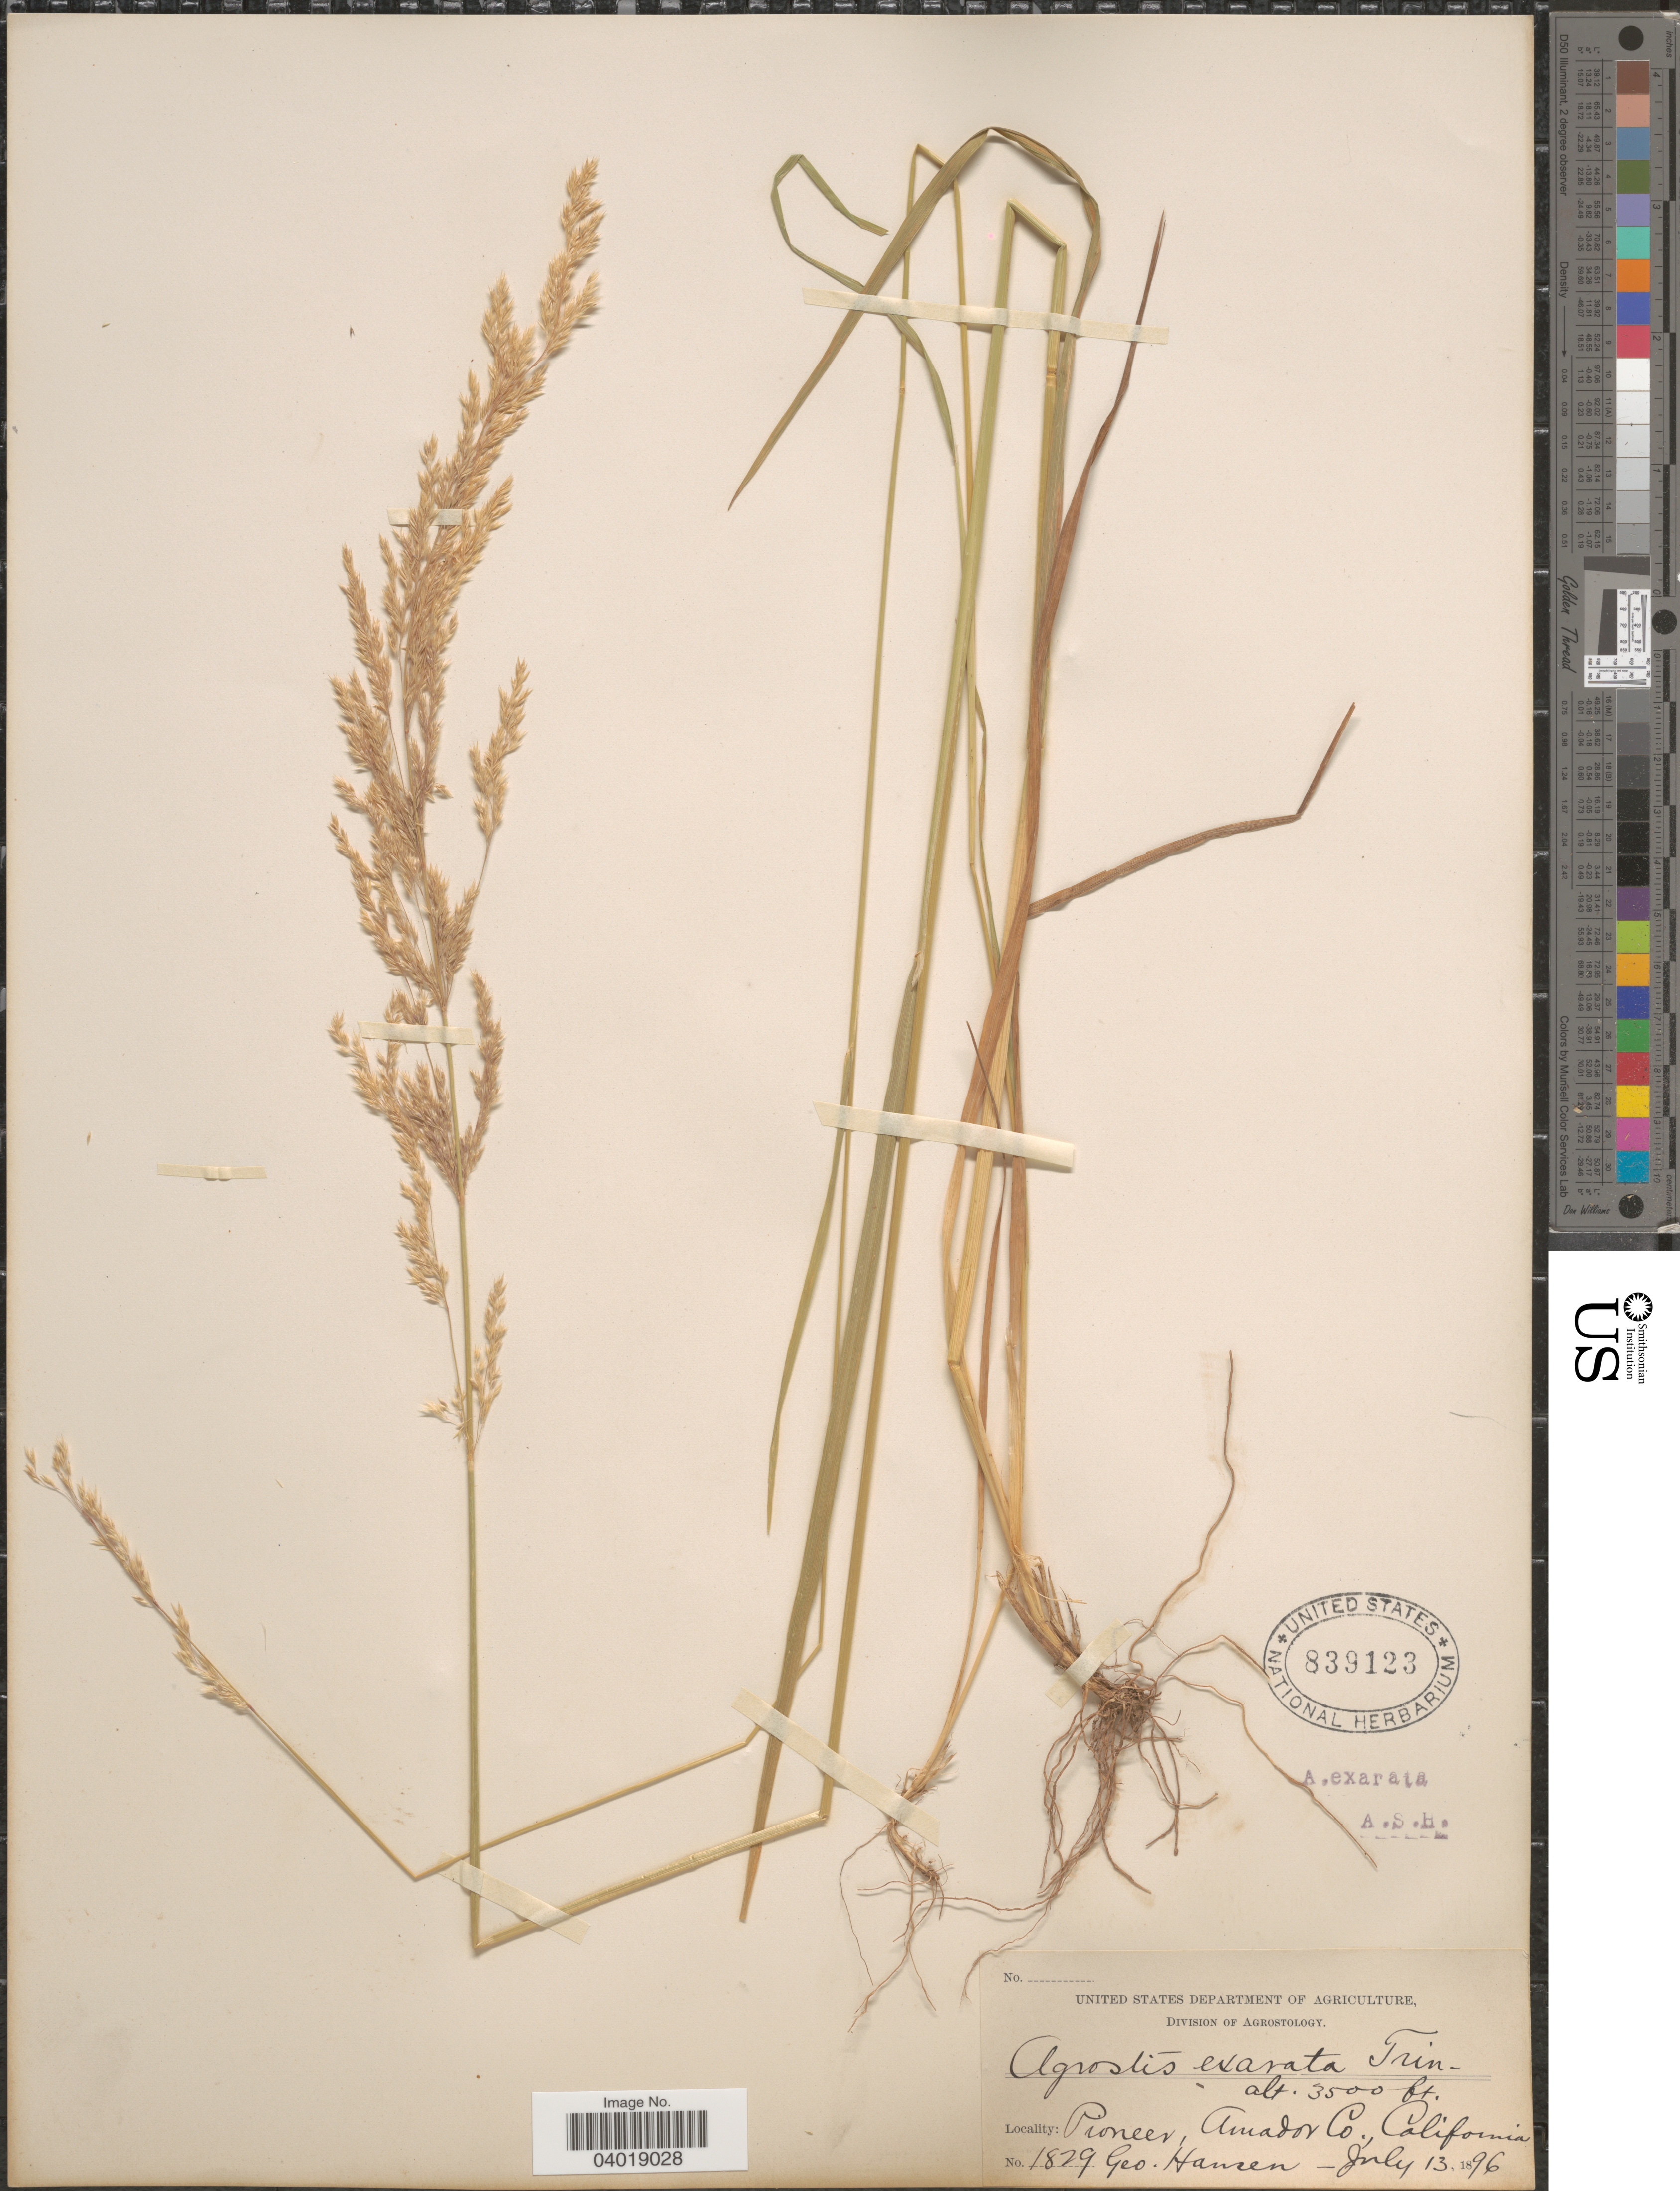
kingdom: Plantae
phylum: Tracheophyta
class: Liliopsida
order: Poales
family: Poaceae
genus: Agrostis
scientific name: Agrostis exarata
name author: Trin.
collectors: G. Hansen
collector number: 1829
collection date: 1896-07-13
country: United States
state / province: California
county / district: Amador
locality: Pioneer, Amador Co.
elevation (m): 1067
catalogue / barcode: US 839123